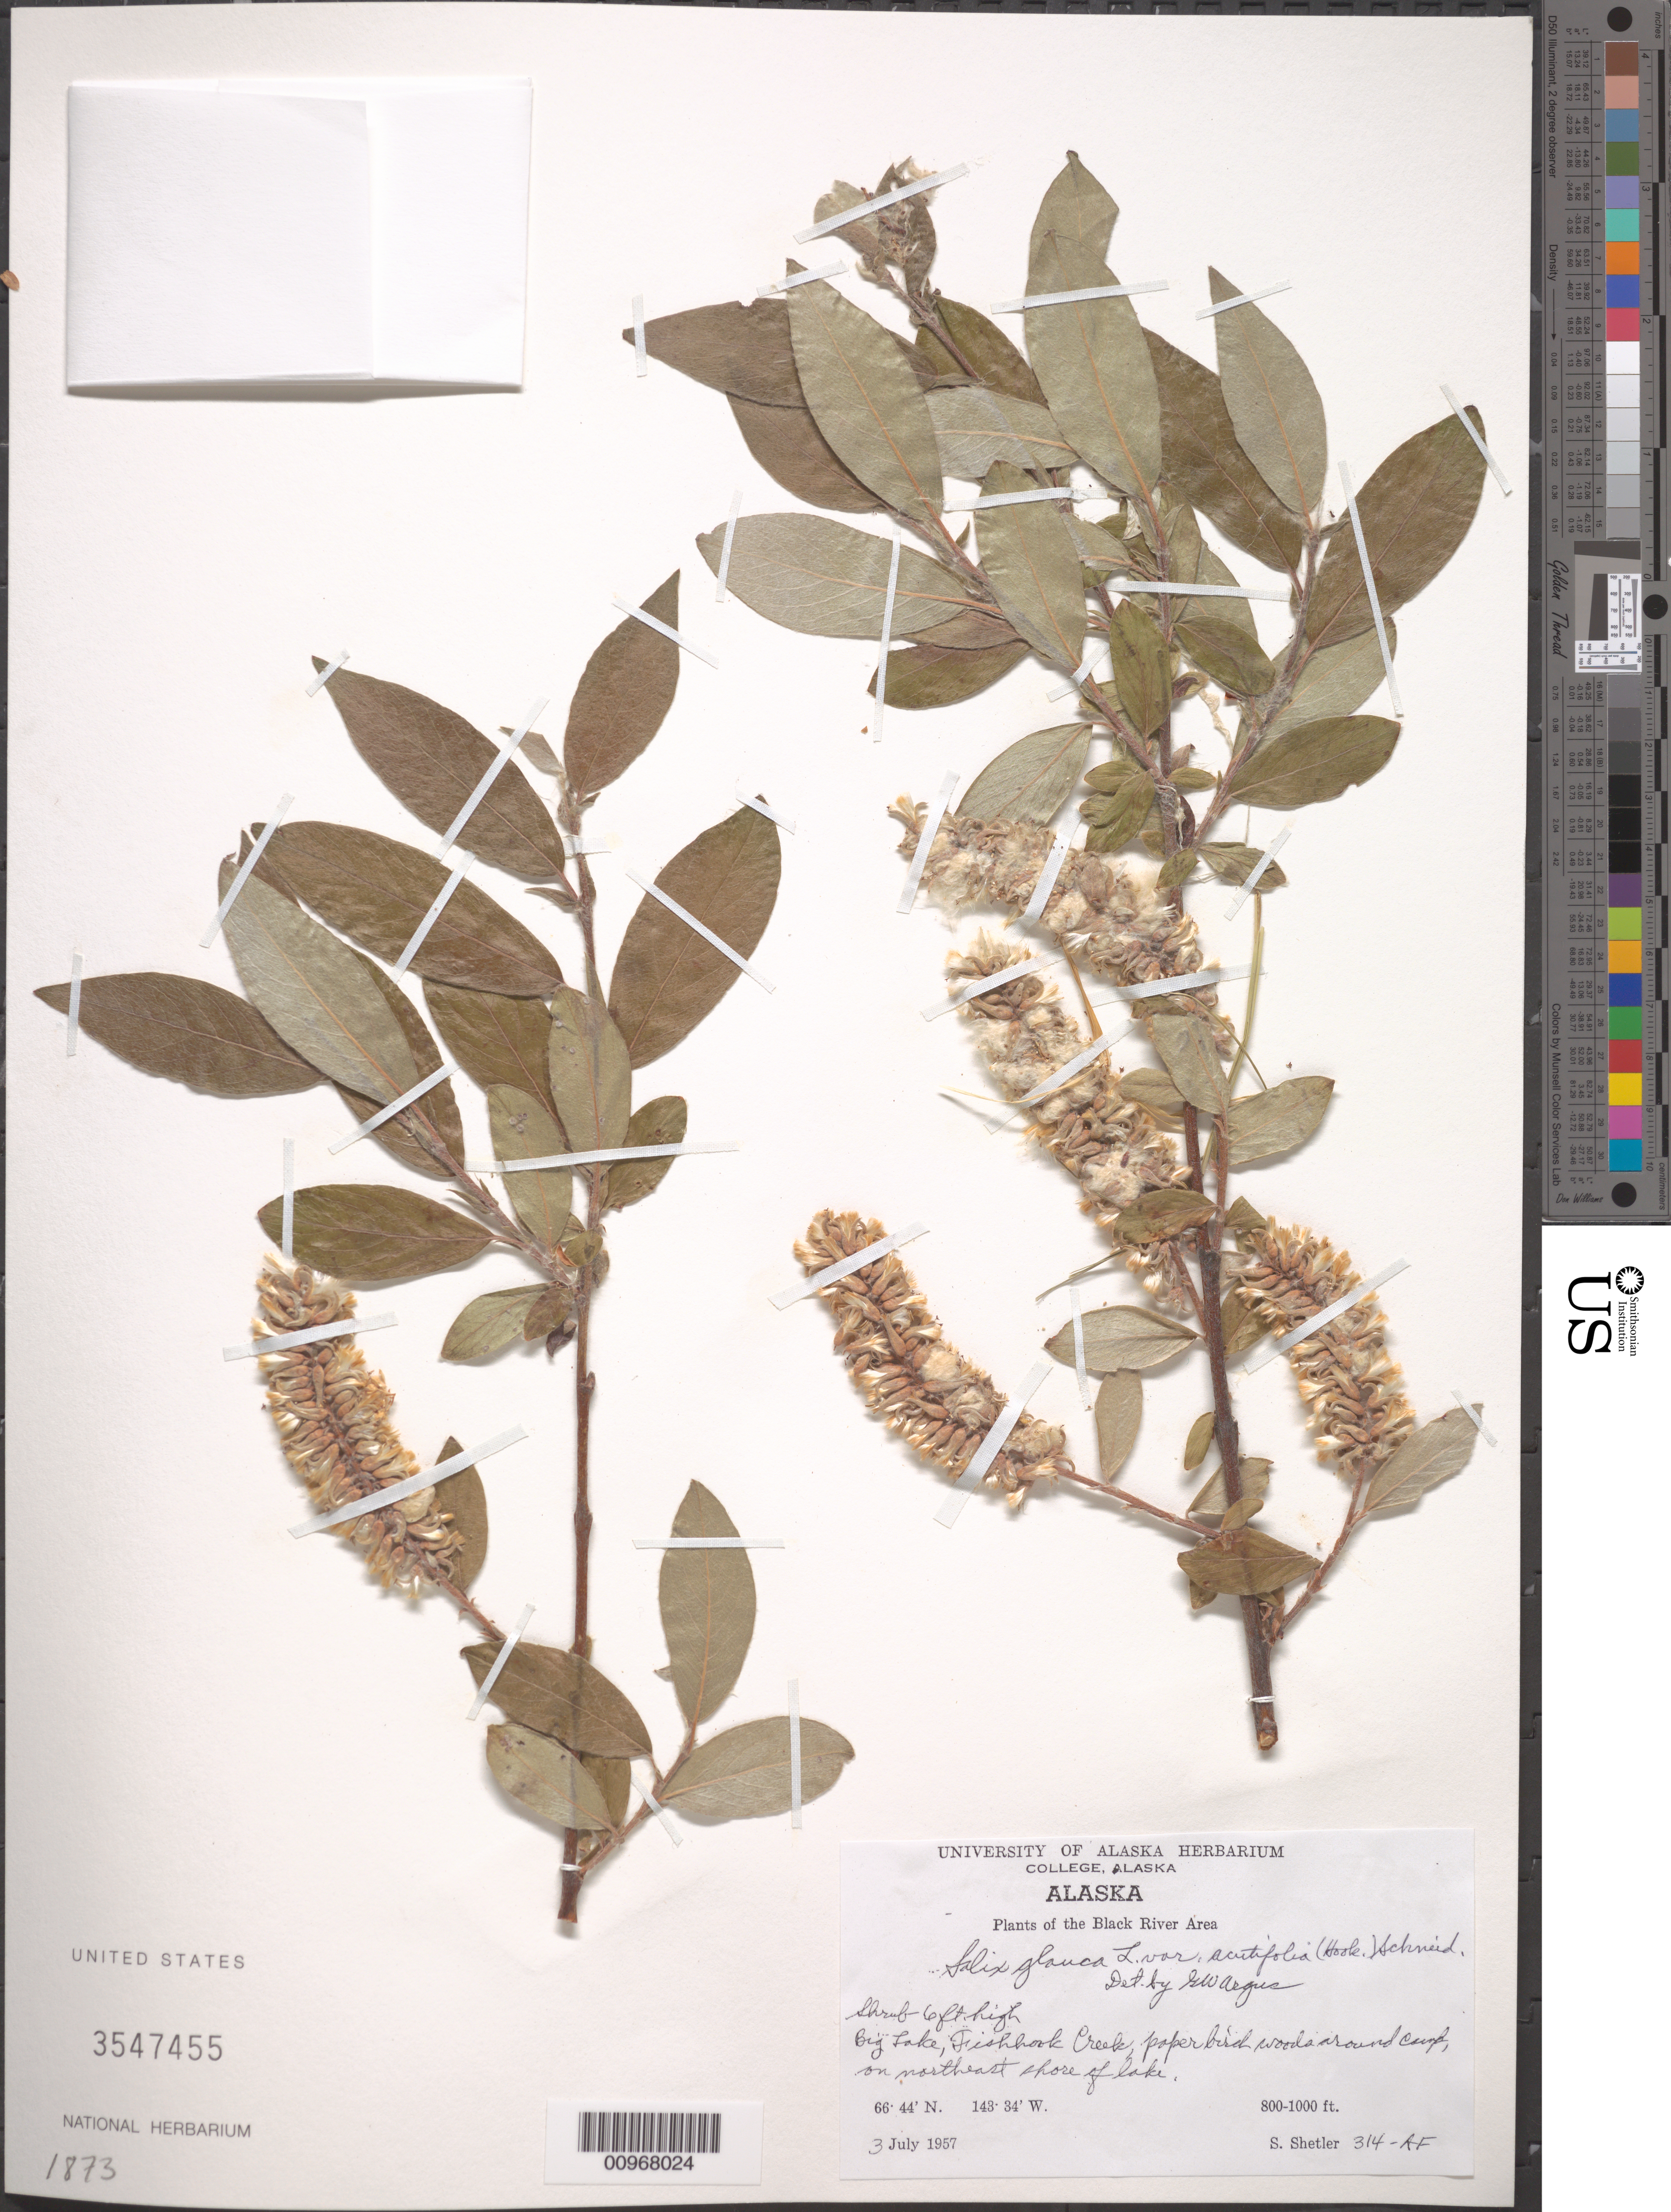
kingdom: Plantae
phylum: Tracheophyta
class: Magnoliopsida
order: Malpighiales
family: Salicaceae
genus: Salix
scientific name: Salix glauca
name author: L.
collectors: S. Shetler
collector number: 314-RF*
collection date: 1957-07-03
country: United States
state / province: Alaska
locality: Black River Area. Big Lake, Fishhook Creek, paper bird woods around Camp, on northeast shore of lake.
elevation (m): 244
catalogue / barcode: US 3547455